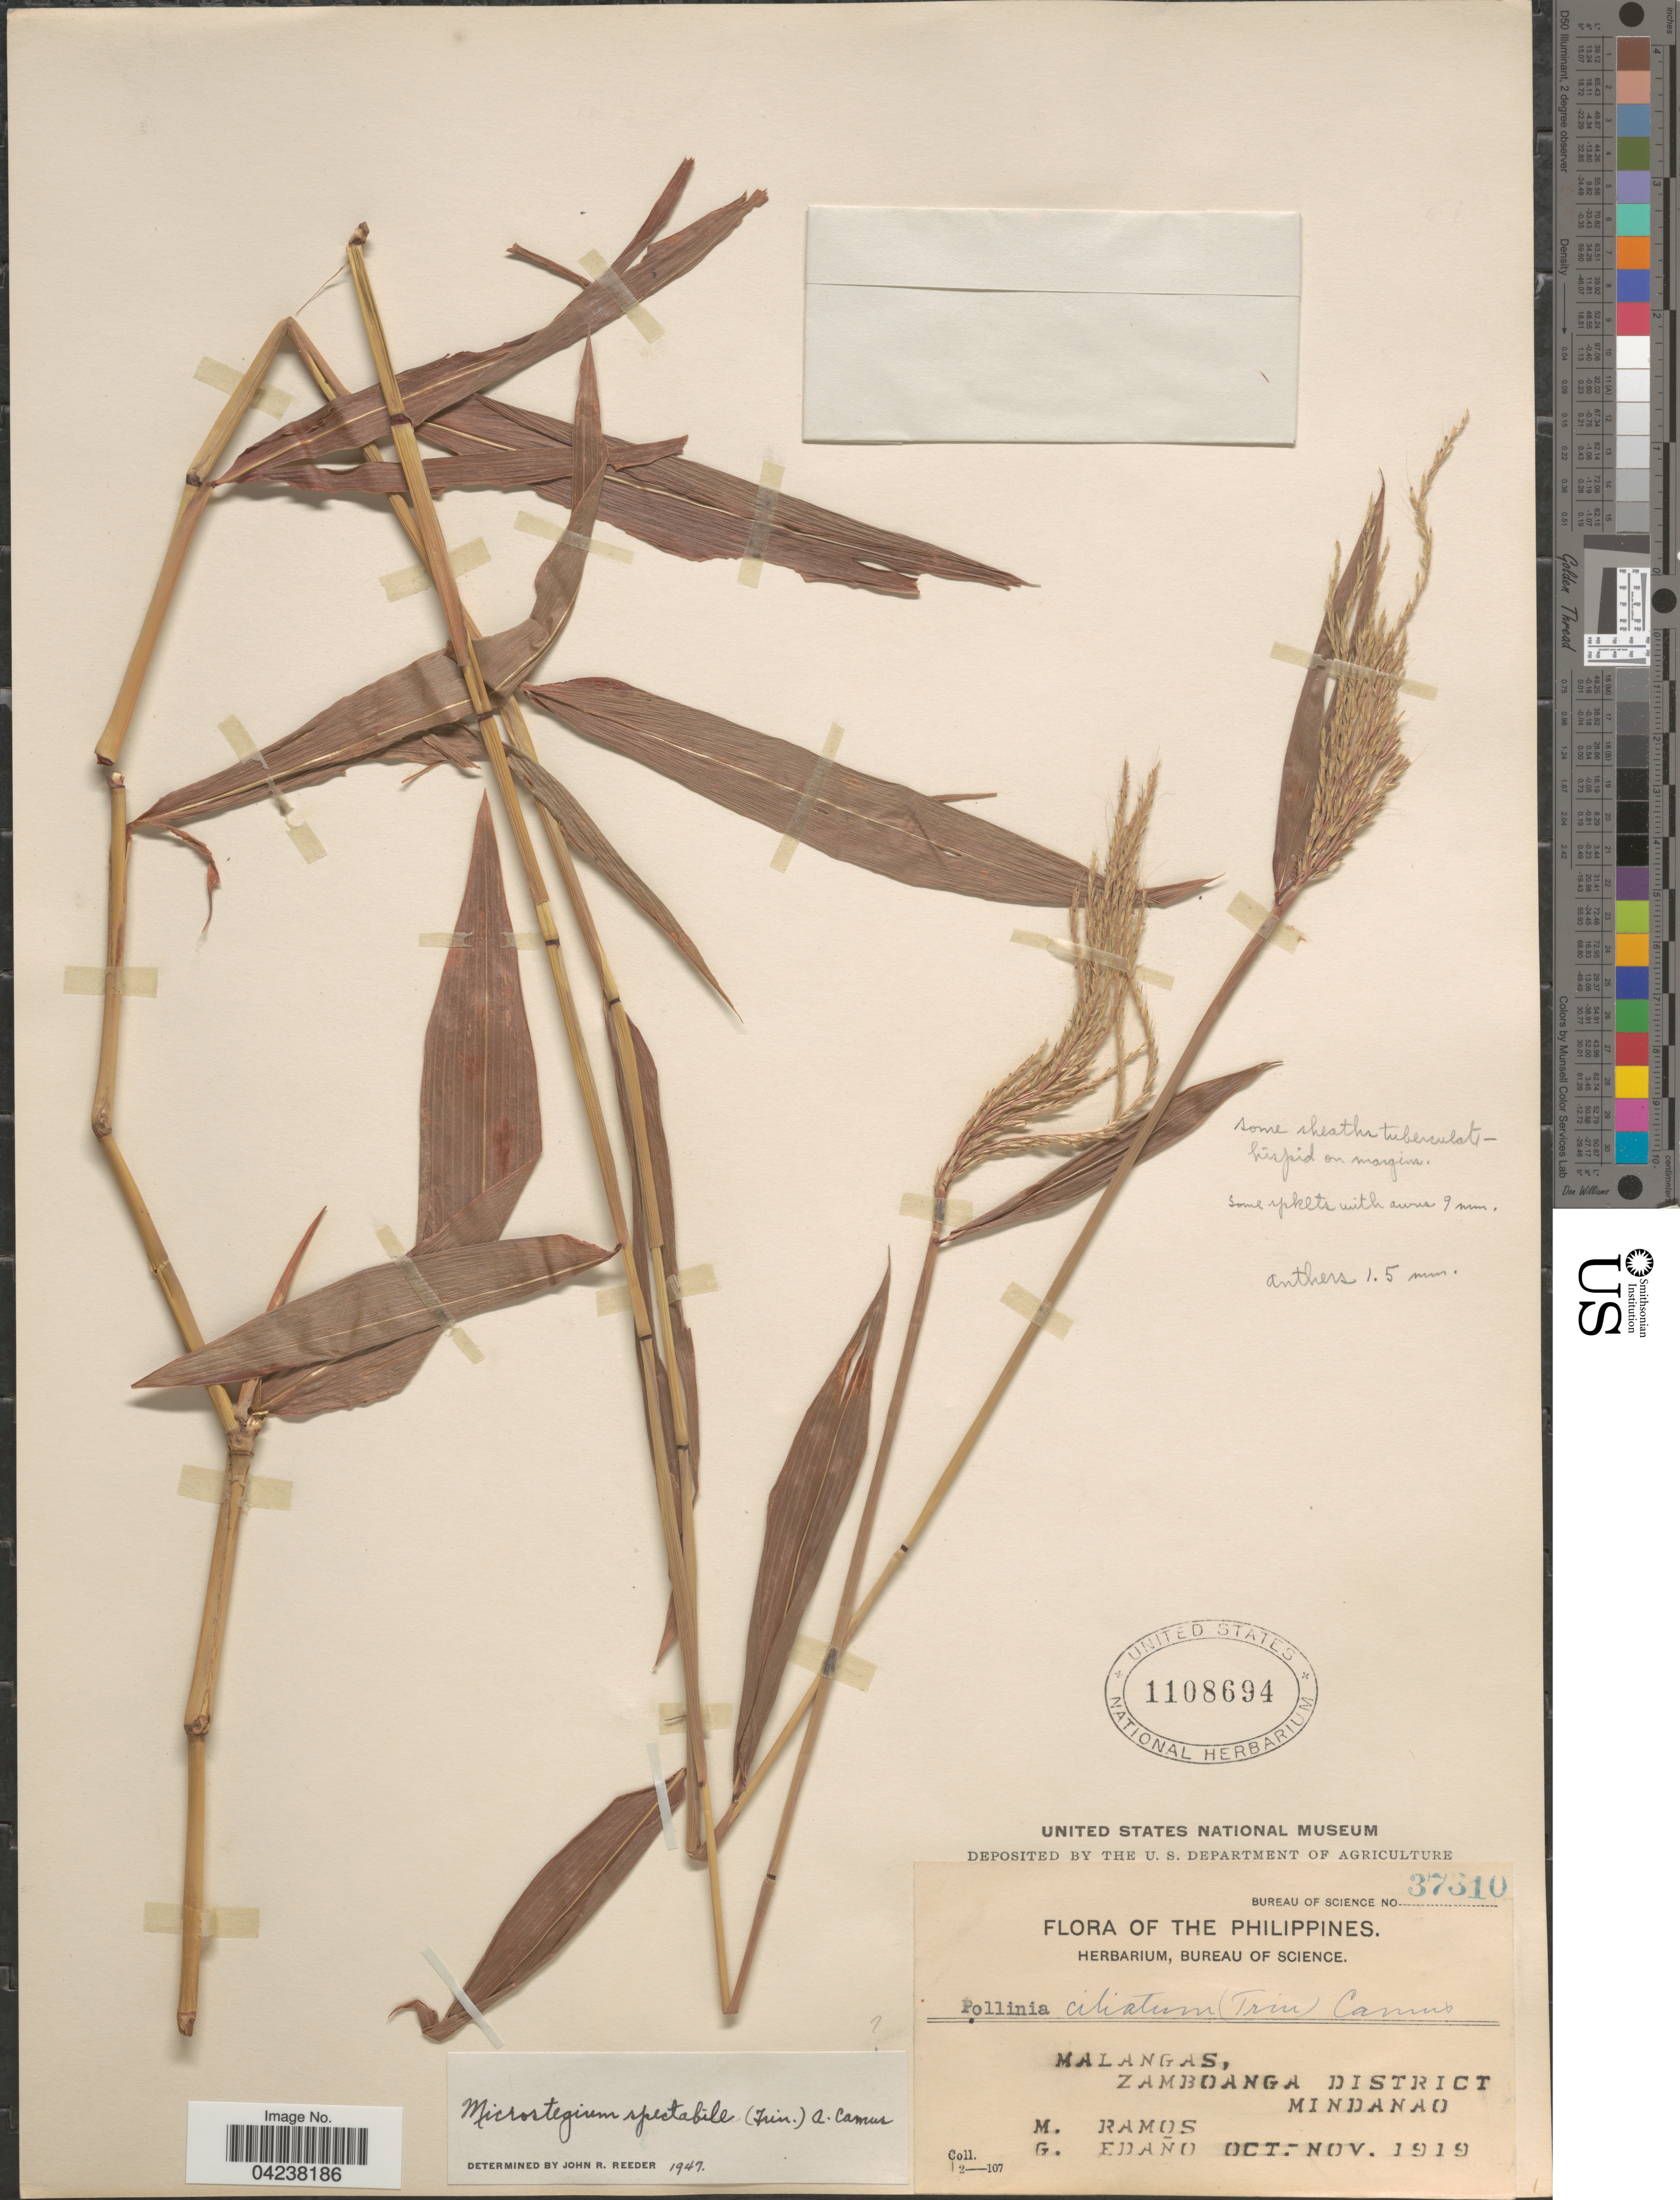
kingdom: Plantae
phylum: Tracheophyta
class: Liliopsida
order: Poales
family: Poaceae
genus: Microstegium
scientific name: Microstegium spectabile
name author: (Trin.) A. Camus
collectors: M. Ramos & G. Edaño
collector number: Bureau off Science 37310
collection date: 1919-10/1919-11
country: Philippines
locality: Malangas, Zamboanga District. Mindanao.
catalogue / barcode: US 1108694